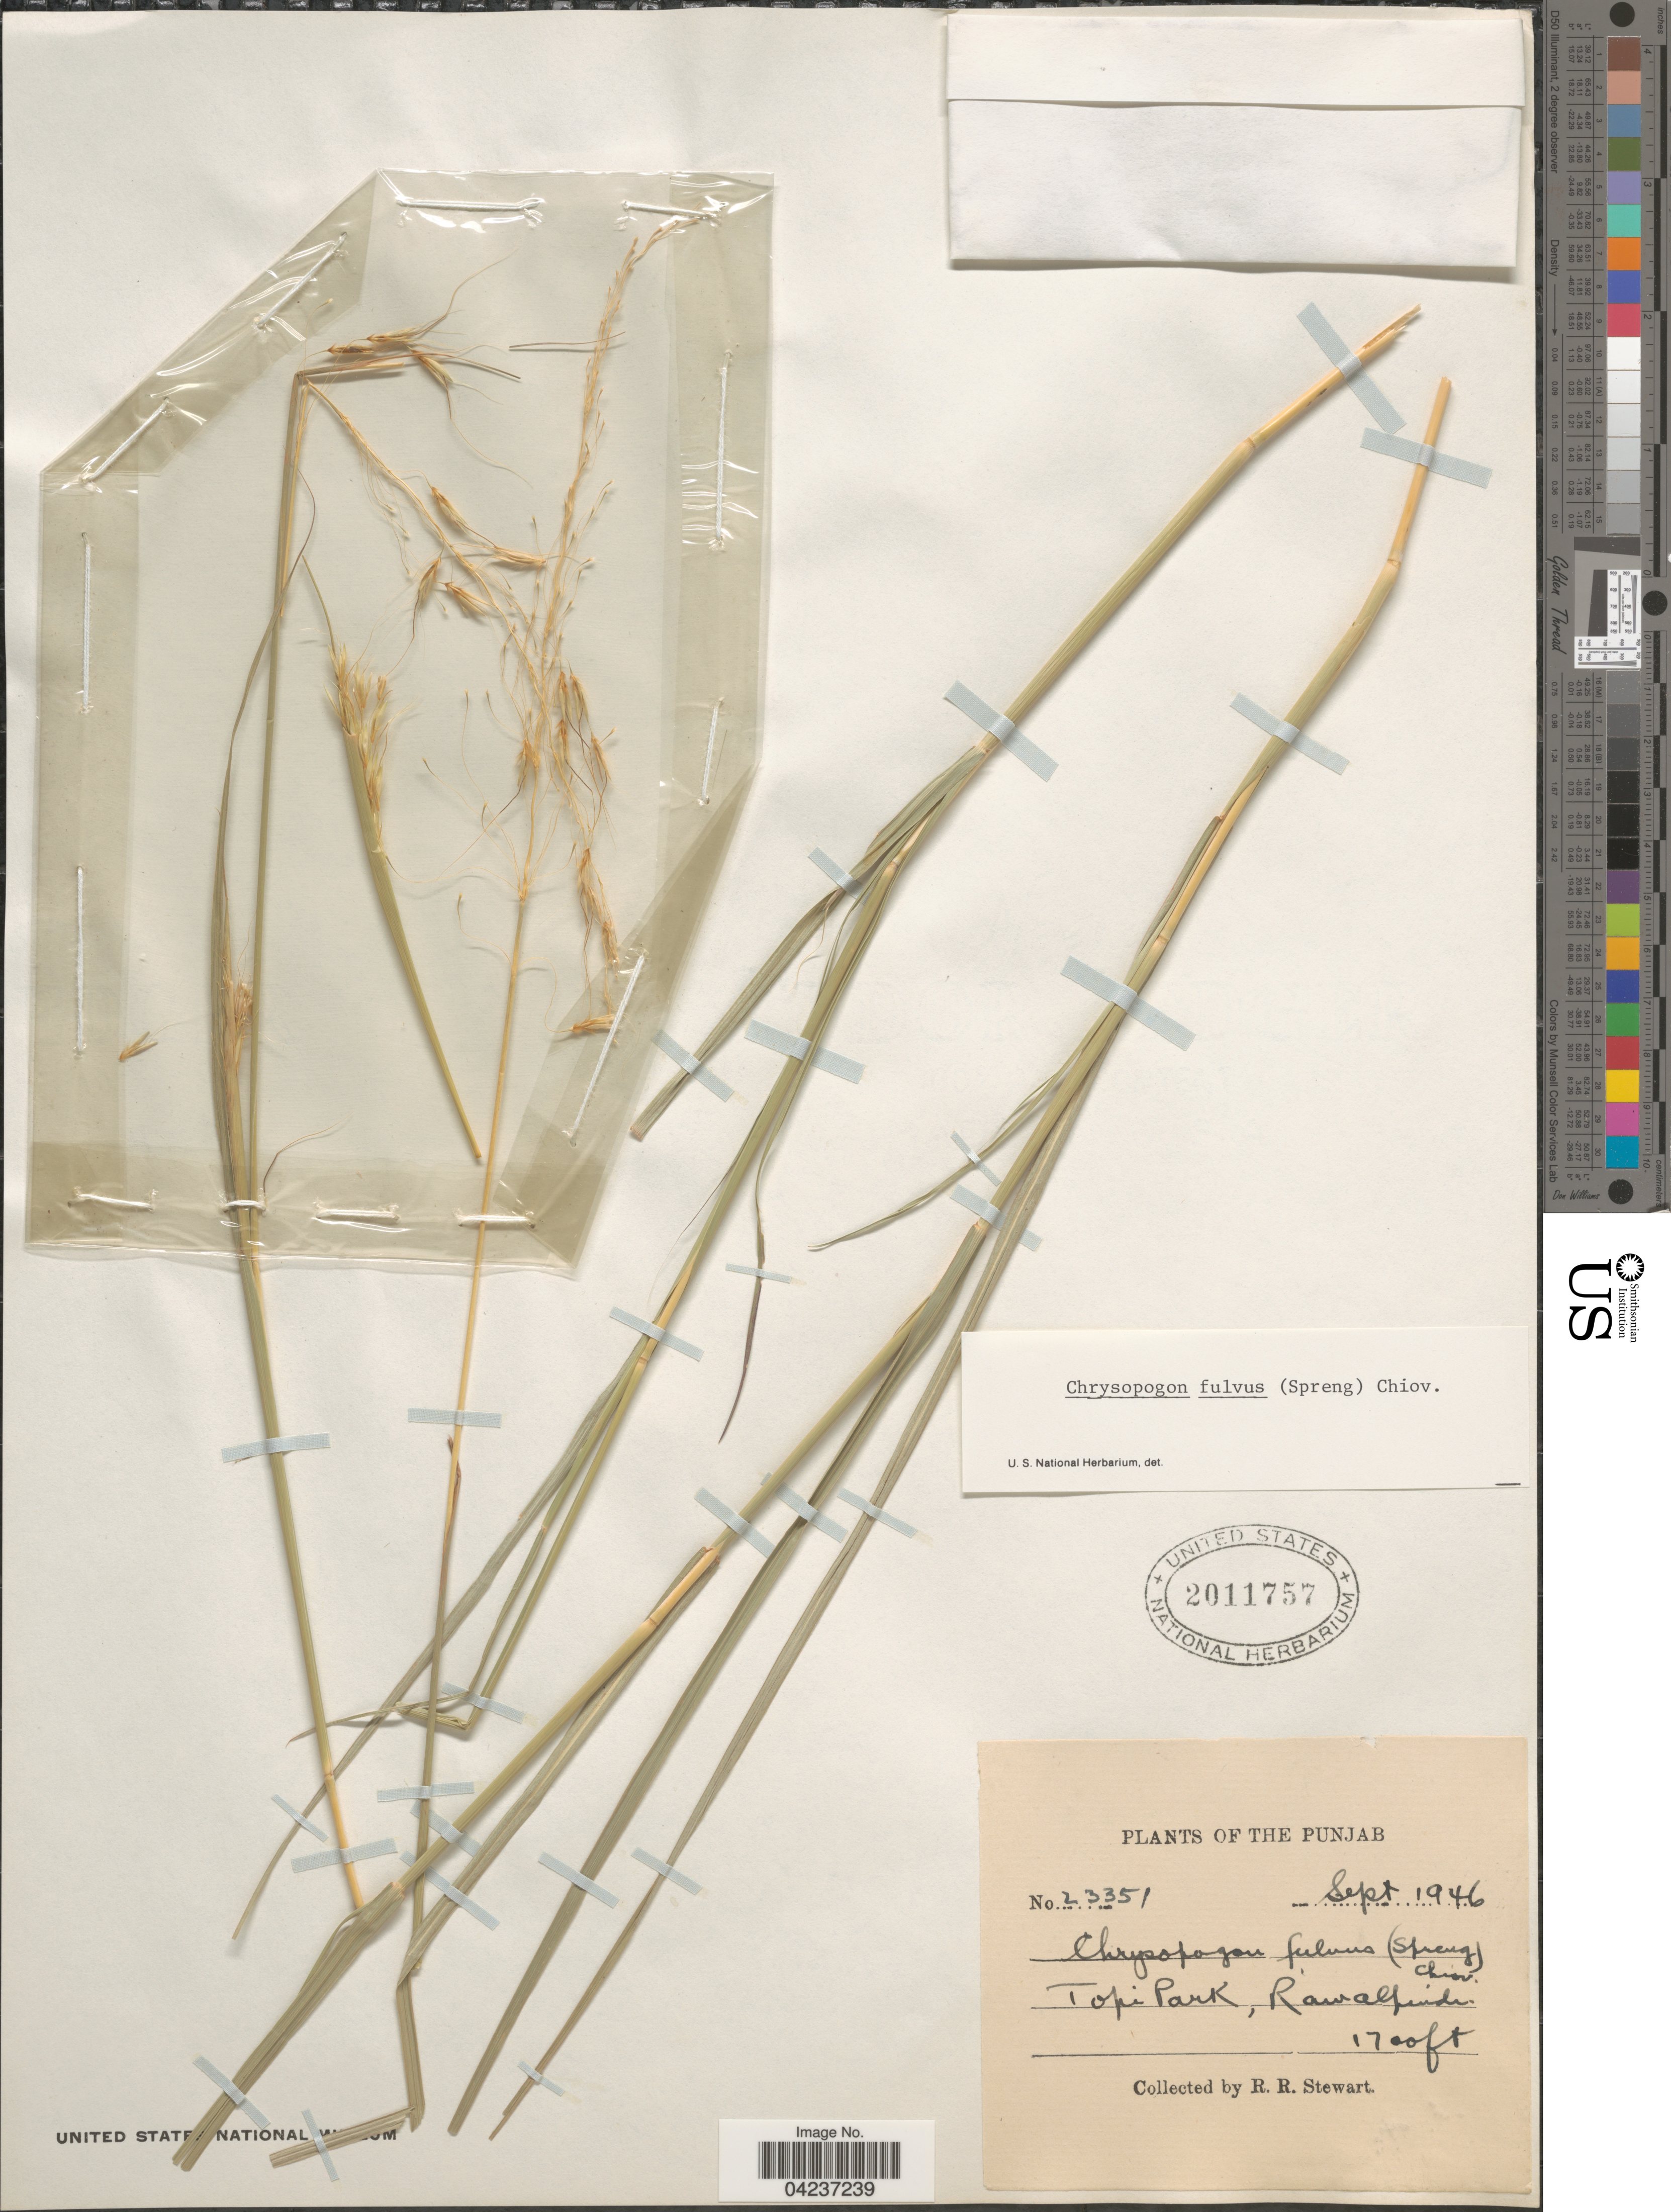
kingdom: Plantae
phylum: Tracheophyta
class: Liliopsida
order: Poales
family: Poaceae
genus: Chrysopogon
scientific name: Chrysopogon gryllus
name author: (L.) Trin.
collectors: R. Stewart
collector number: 23351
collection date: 1946-09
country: Pakistan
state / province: Punjab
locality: Topi Park, Rawalpindi.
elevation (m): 518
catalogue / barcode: US 2011757